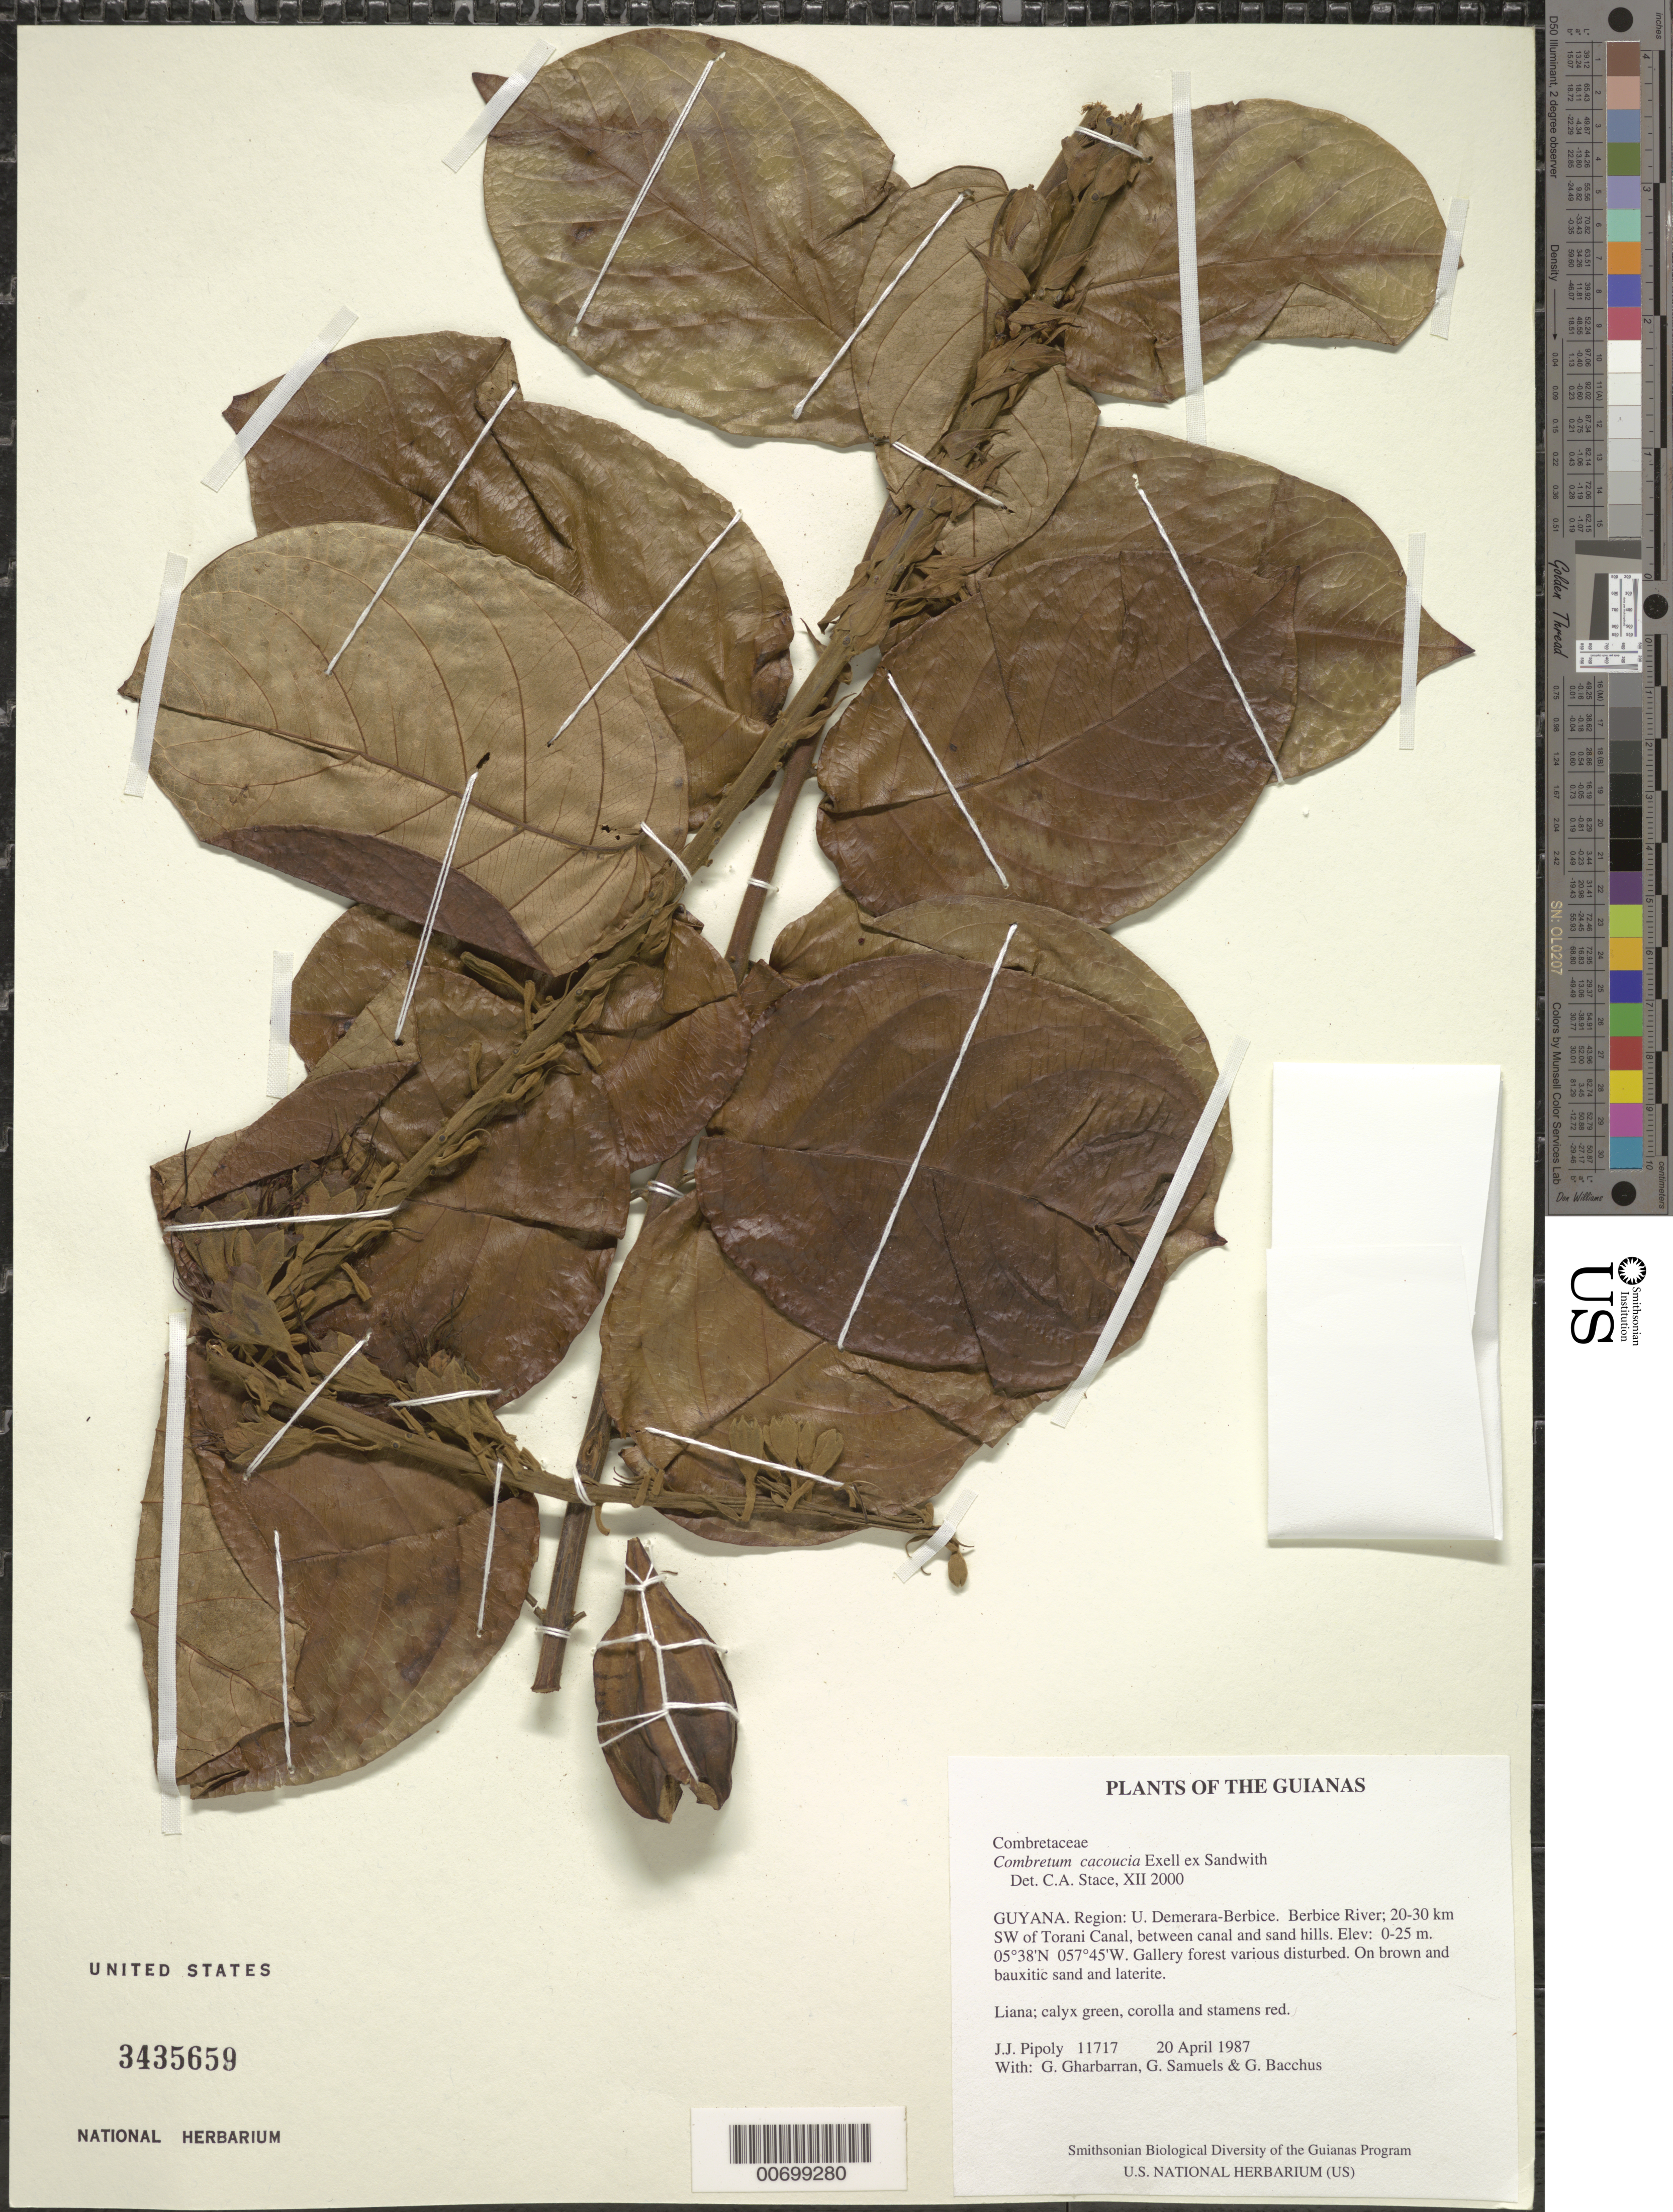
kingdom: Plantae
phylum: Tracheophyta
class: Magnoliopsida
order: Myrtales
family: Combretaceae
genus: Combretum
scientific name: Combretum cacoucia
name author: Exell ex Sandwith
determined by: Stace, C. A.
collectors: J. J. Pipoly, G. Gharbarran, G. Samuels & G. Bacchus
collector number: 11717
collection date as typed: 20 April 1987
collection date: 1987-04-20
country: Guyana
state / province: U. Demerara-Berbice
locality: Berbice River; 20-30 km SW of Torani Canal, between canal and sand hills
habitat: Gallery forest various disturbed. On brown and bauxitic sand and laterite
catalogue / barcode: US 3435659